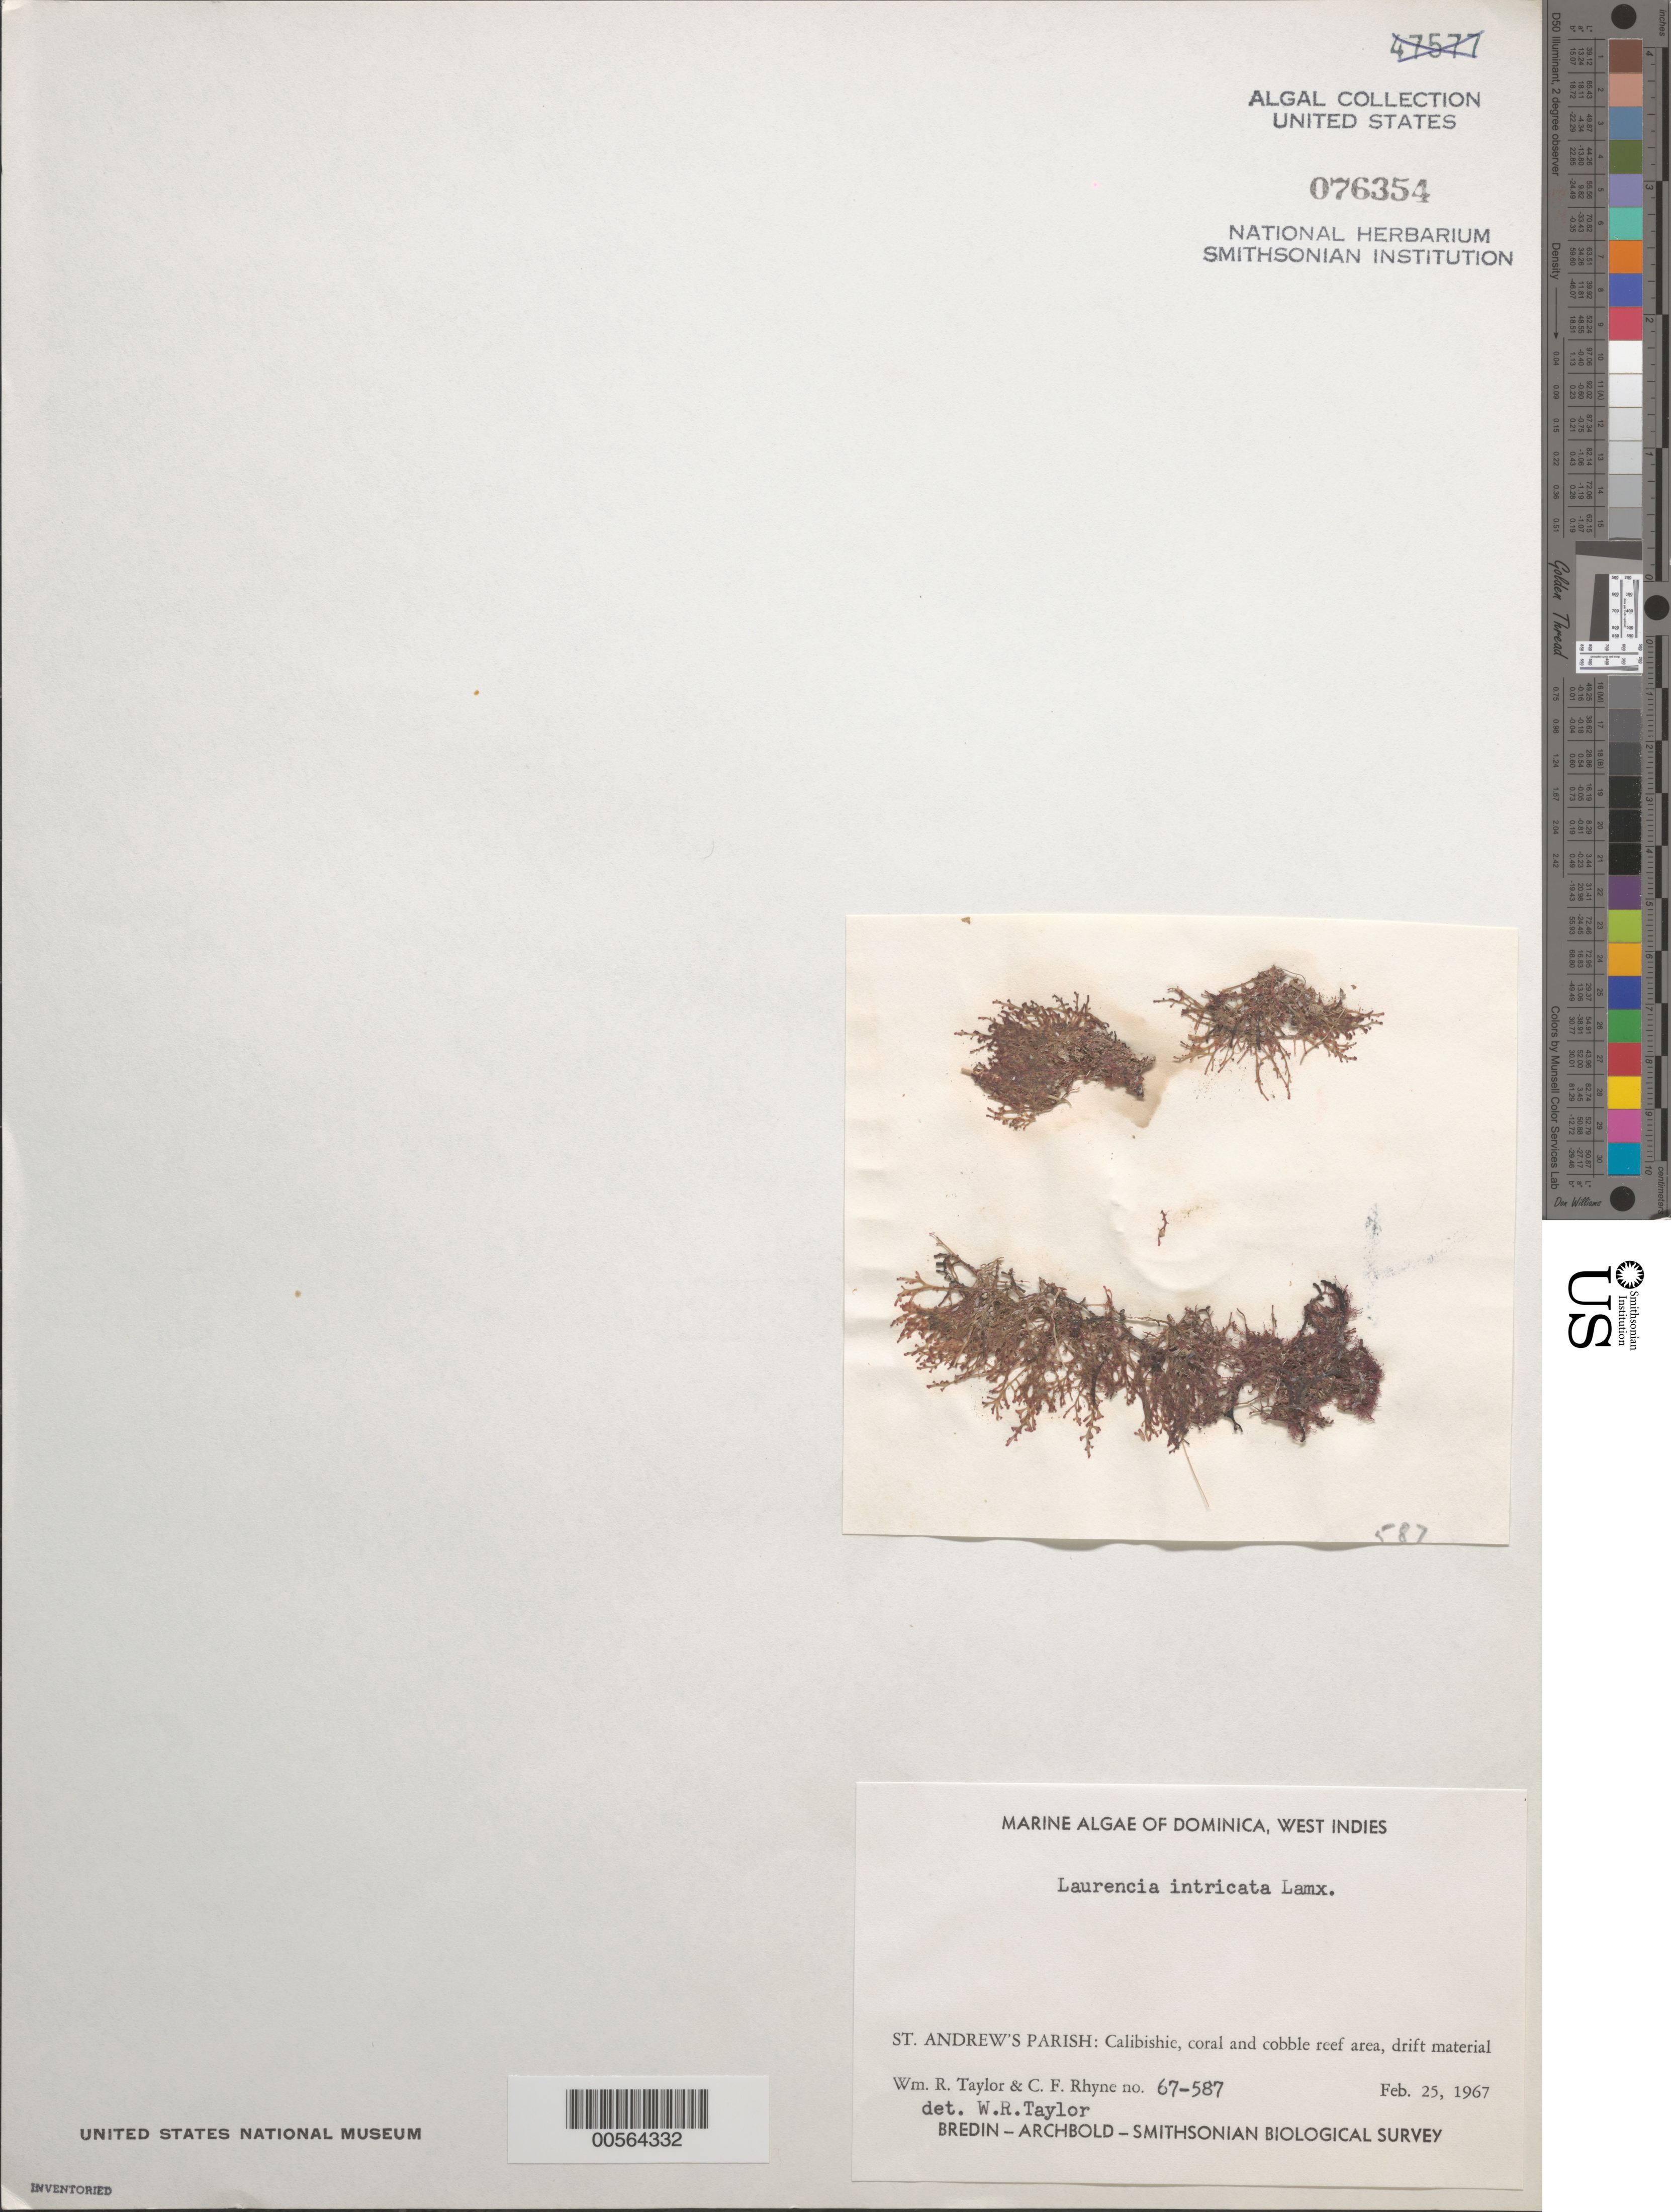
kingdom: Plantae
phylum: Rhodophyta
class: Florideophyceae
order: Ceramiales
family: Rhodomelaceae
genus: Laurencia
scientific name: Laurencia intricata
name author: J.V.Lamouroux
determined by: Taylor, William R.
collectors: W. R. Taylor & C. Rhyne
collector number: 67-587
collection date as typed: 25 Feb 1967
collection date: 1967-02-25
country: Dominica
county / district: St. Andrew's Parish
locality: Calibishie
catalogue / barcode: US 76354